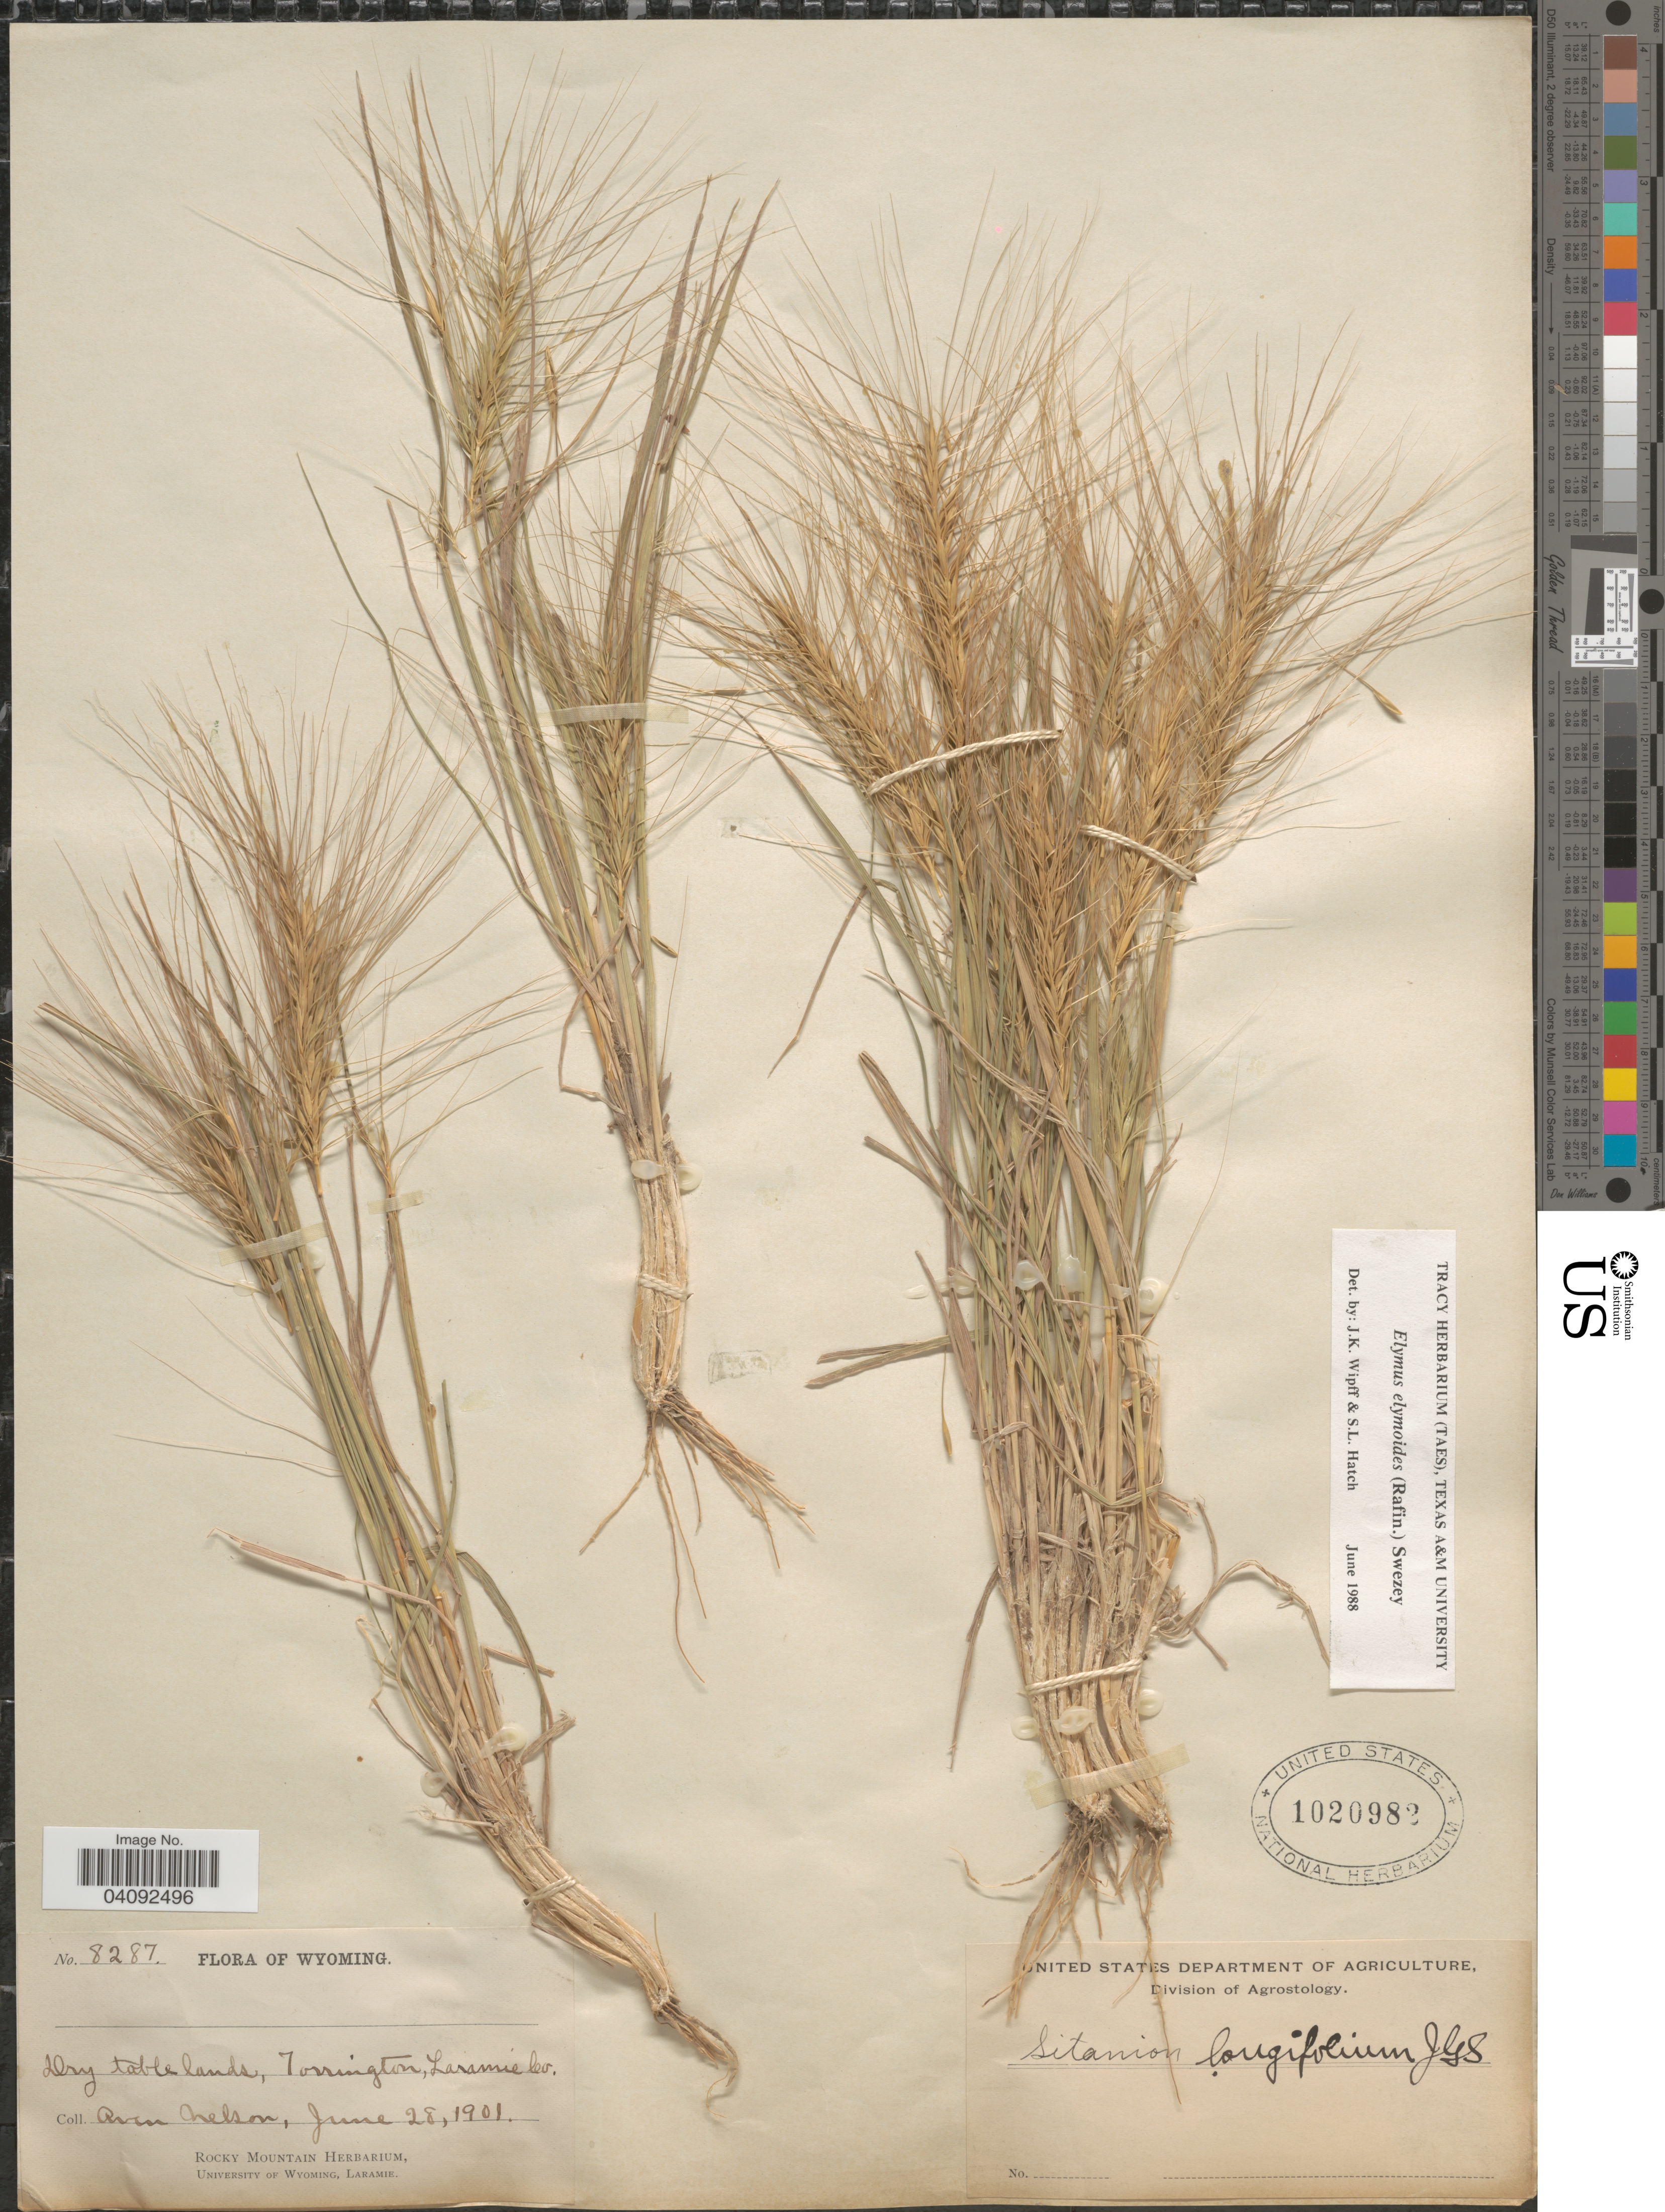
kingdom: Plantae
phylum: Tracheophyta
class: Liliopsida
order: Poales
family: Poaceae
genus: Elymus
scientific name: Elymus elymoides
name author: (Raf.) Swezey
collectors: A. Nelson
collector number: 8287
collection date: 1901-06-28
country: United States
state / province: Wyoming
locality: Torrington, Laramie Co.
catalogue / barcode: US 1020982